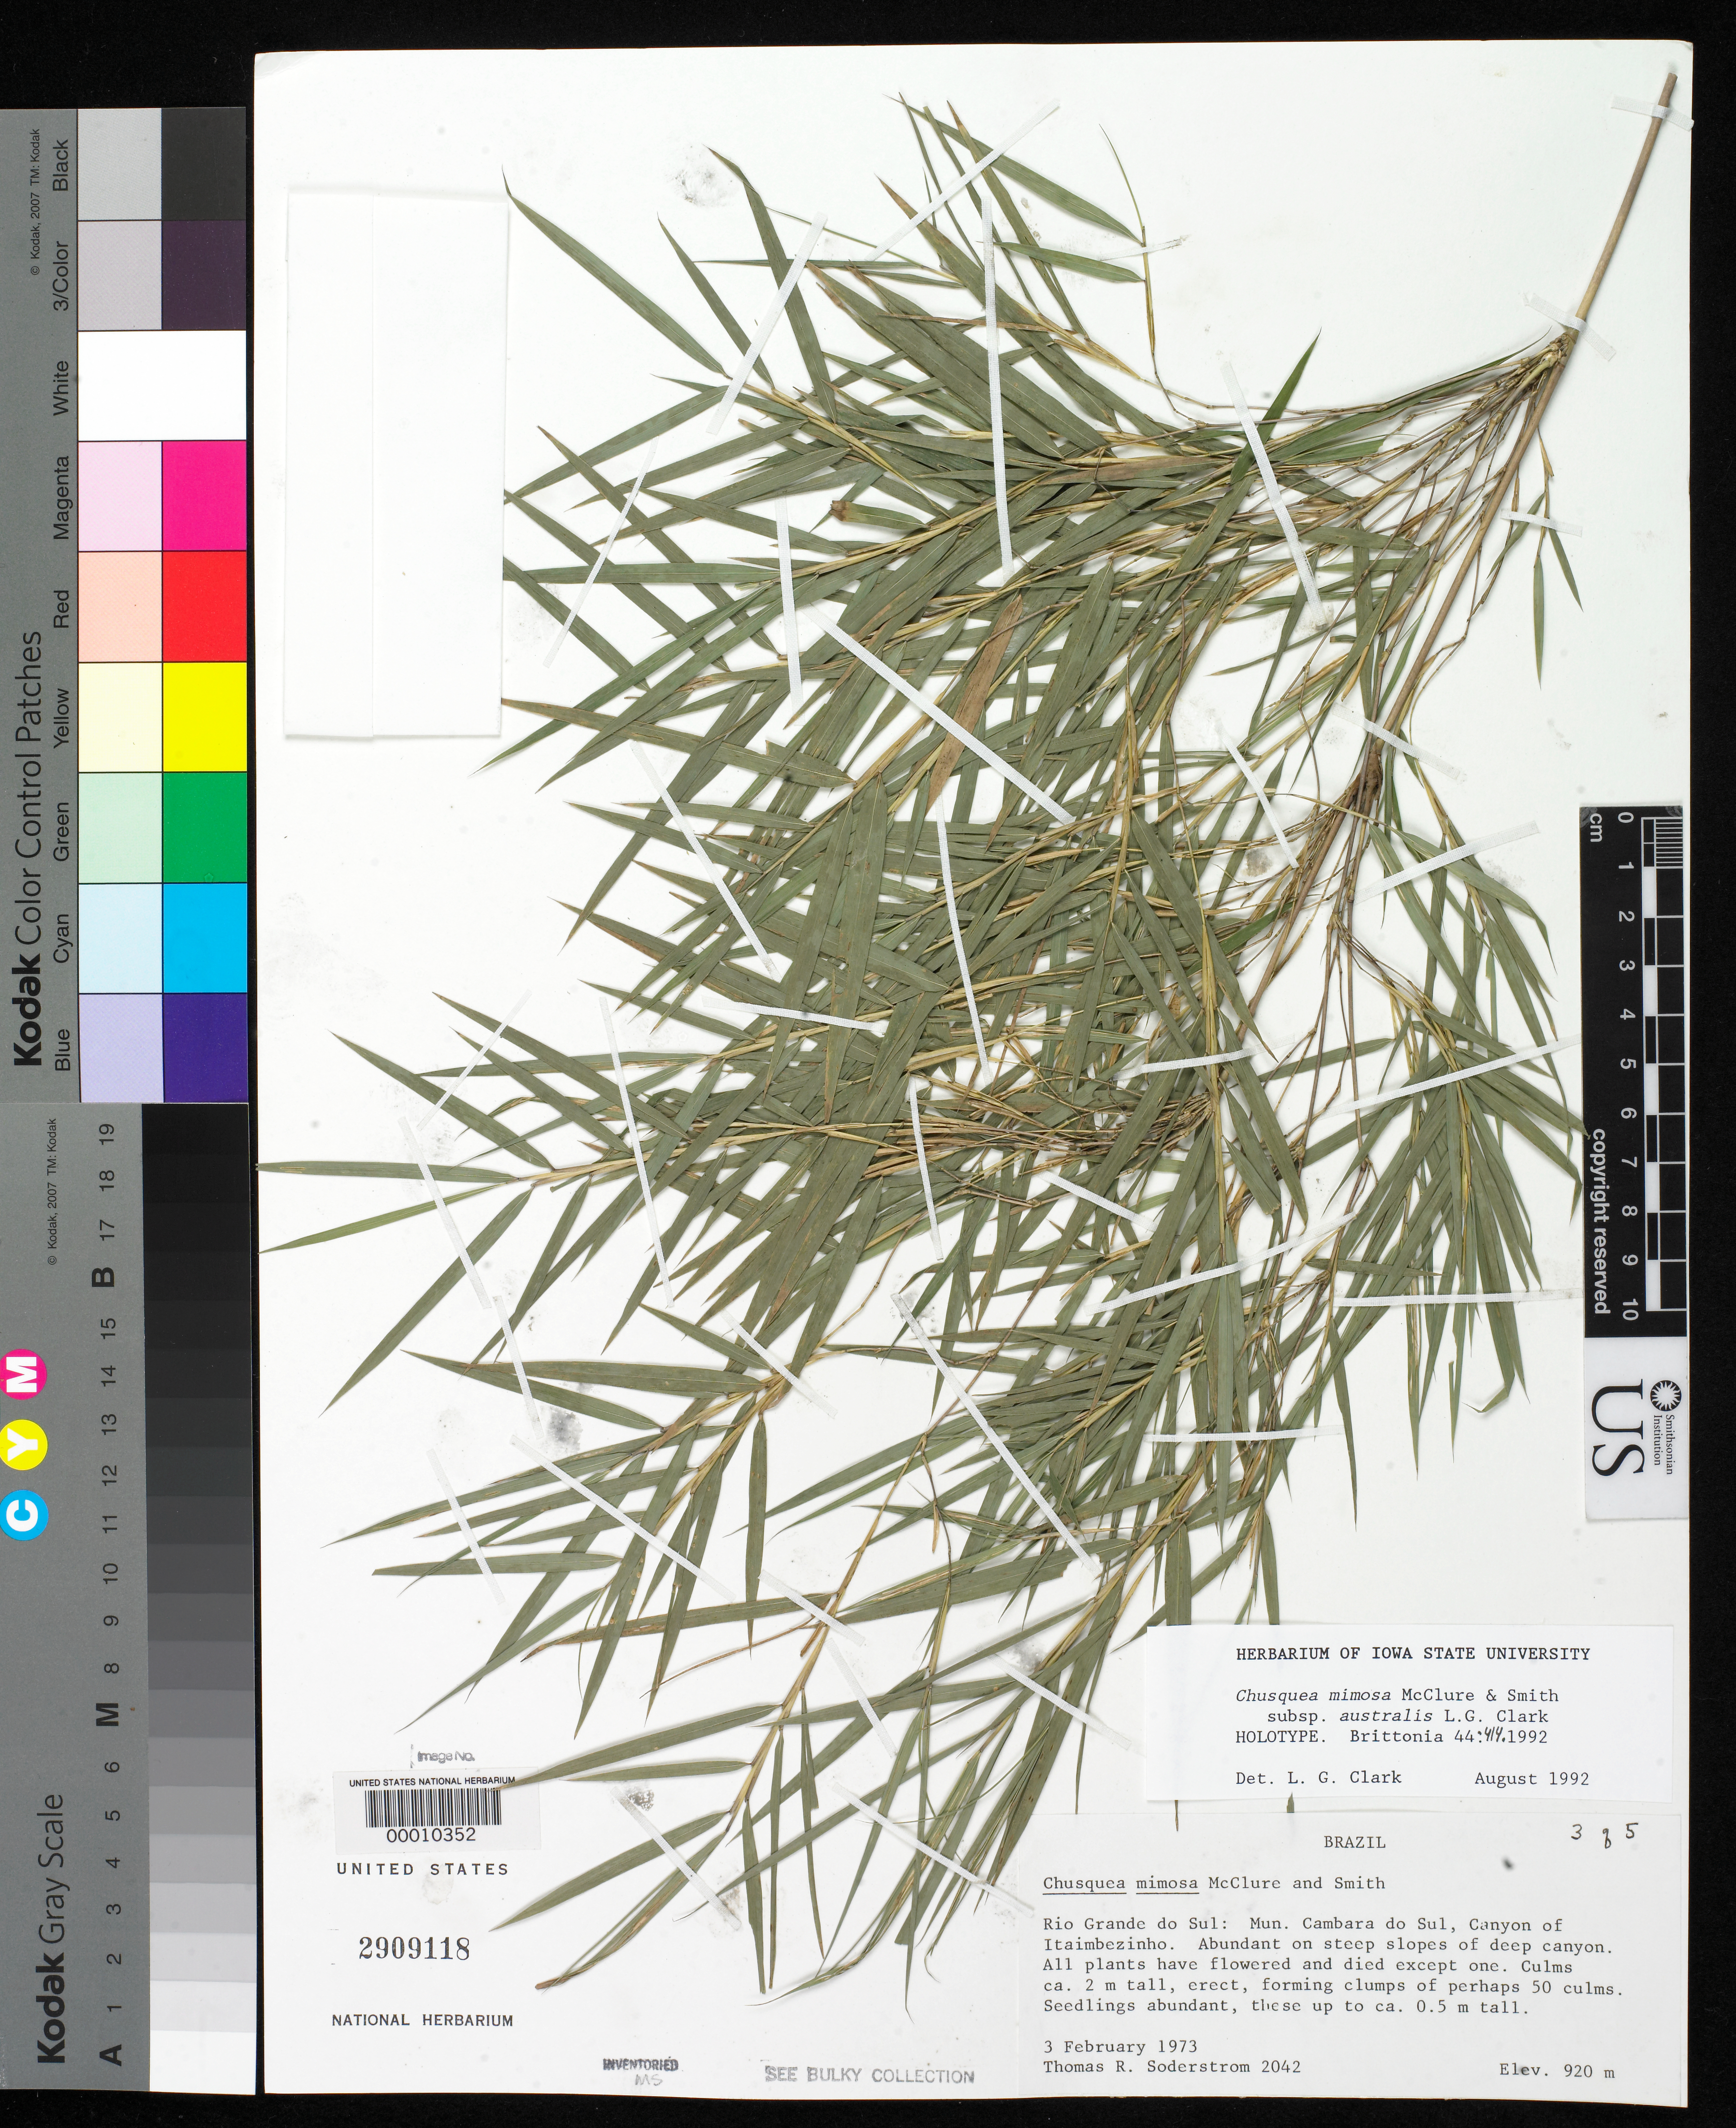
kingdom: Plantae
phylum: Tracheophyta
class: Liliopsida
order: Poales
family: Poaceae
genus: Chusquea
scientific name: Chusquea mimosa subsp. australis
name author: L.G. Clark & Londoño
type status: Holotype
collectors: T. R. Soderstrom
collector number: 2042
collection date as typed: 03 Feb 1973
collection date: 1973-02-03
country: Brazil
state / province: Rio Grande do Sul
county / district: Cambara do Sul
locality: Canyon of Itaimbezinho.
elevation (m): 920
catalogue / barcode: US 2909118